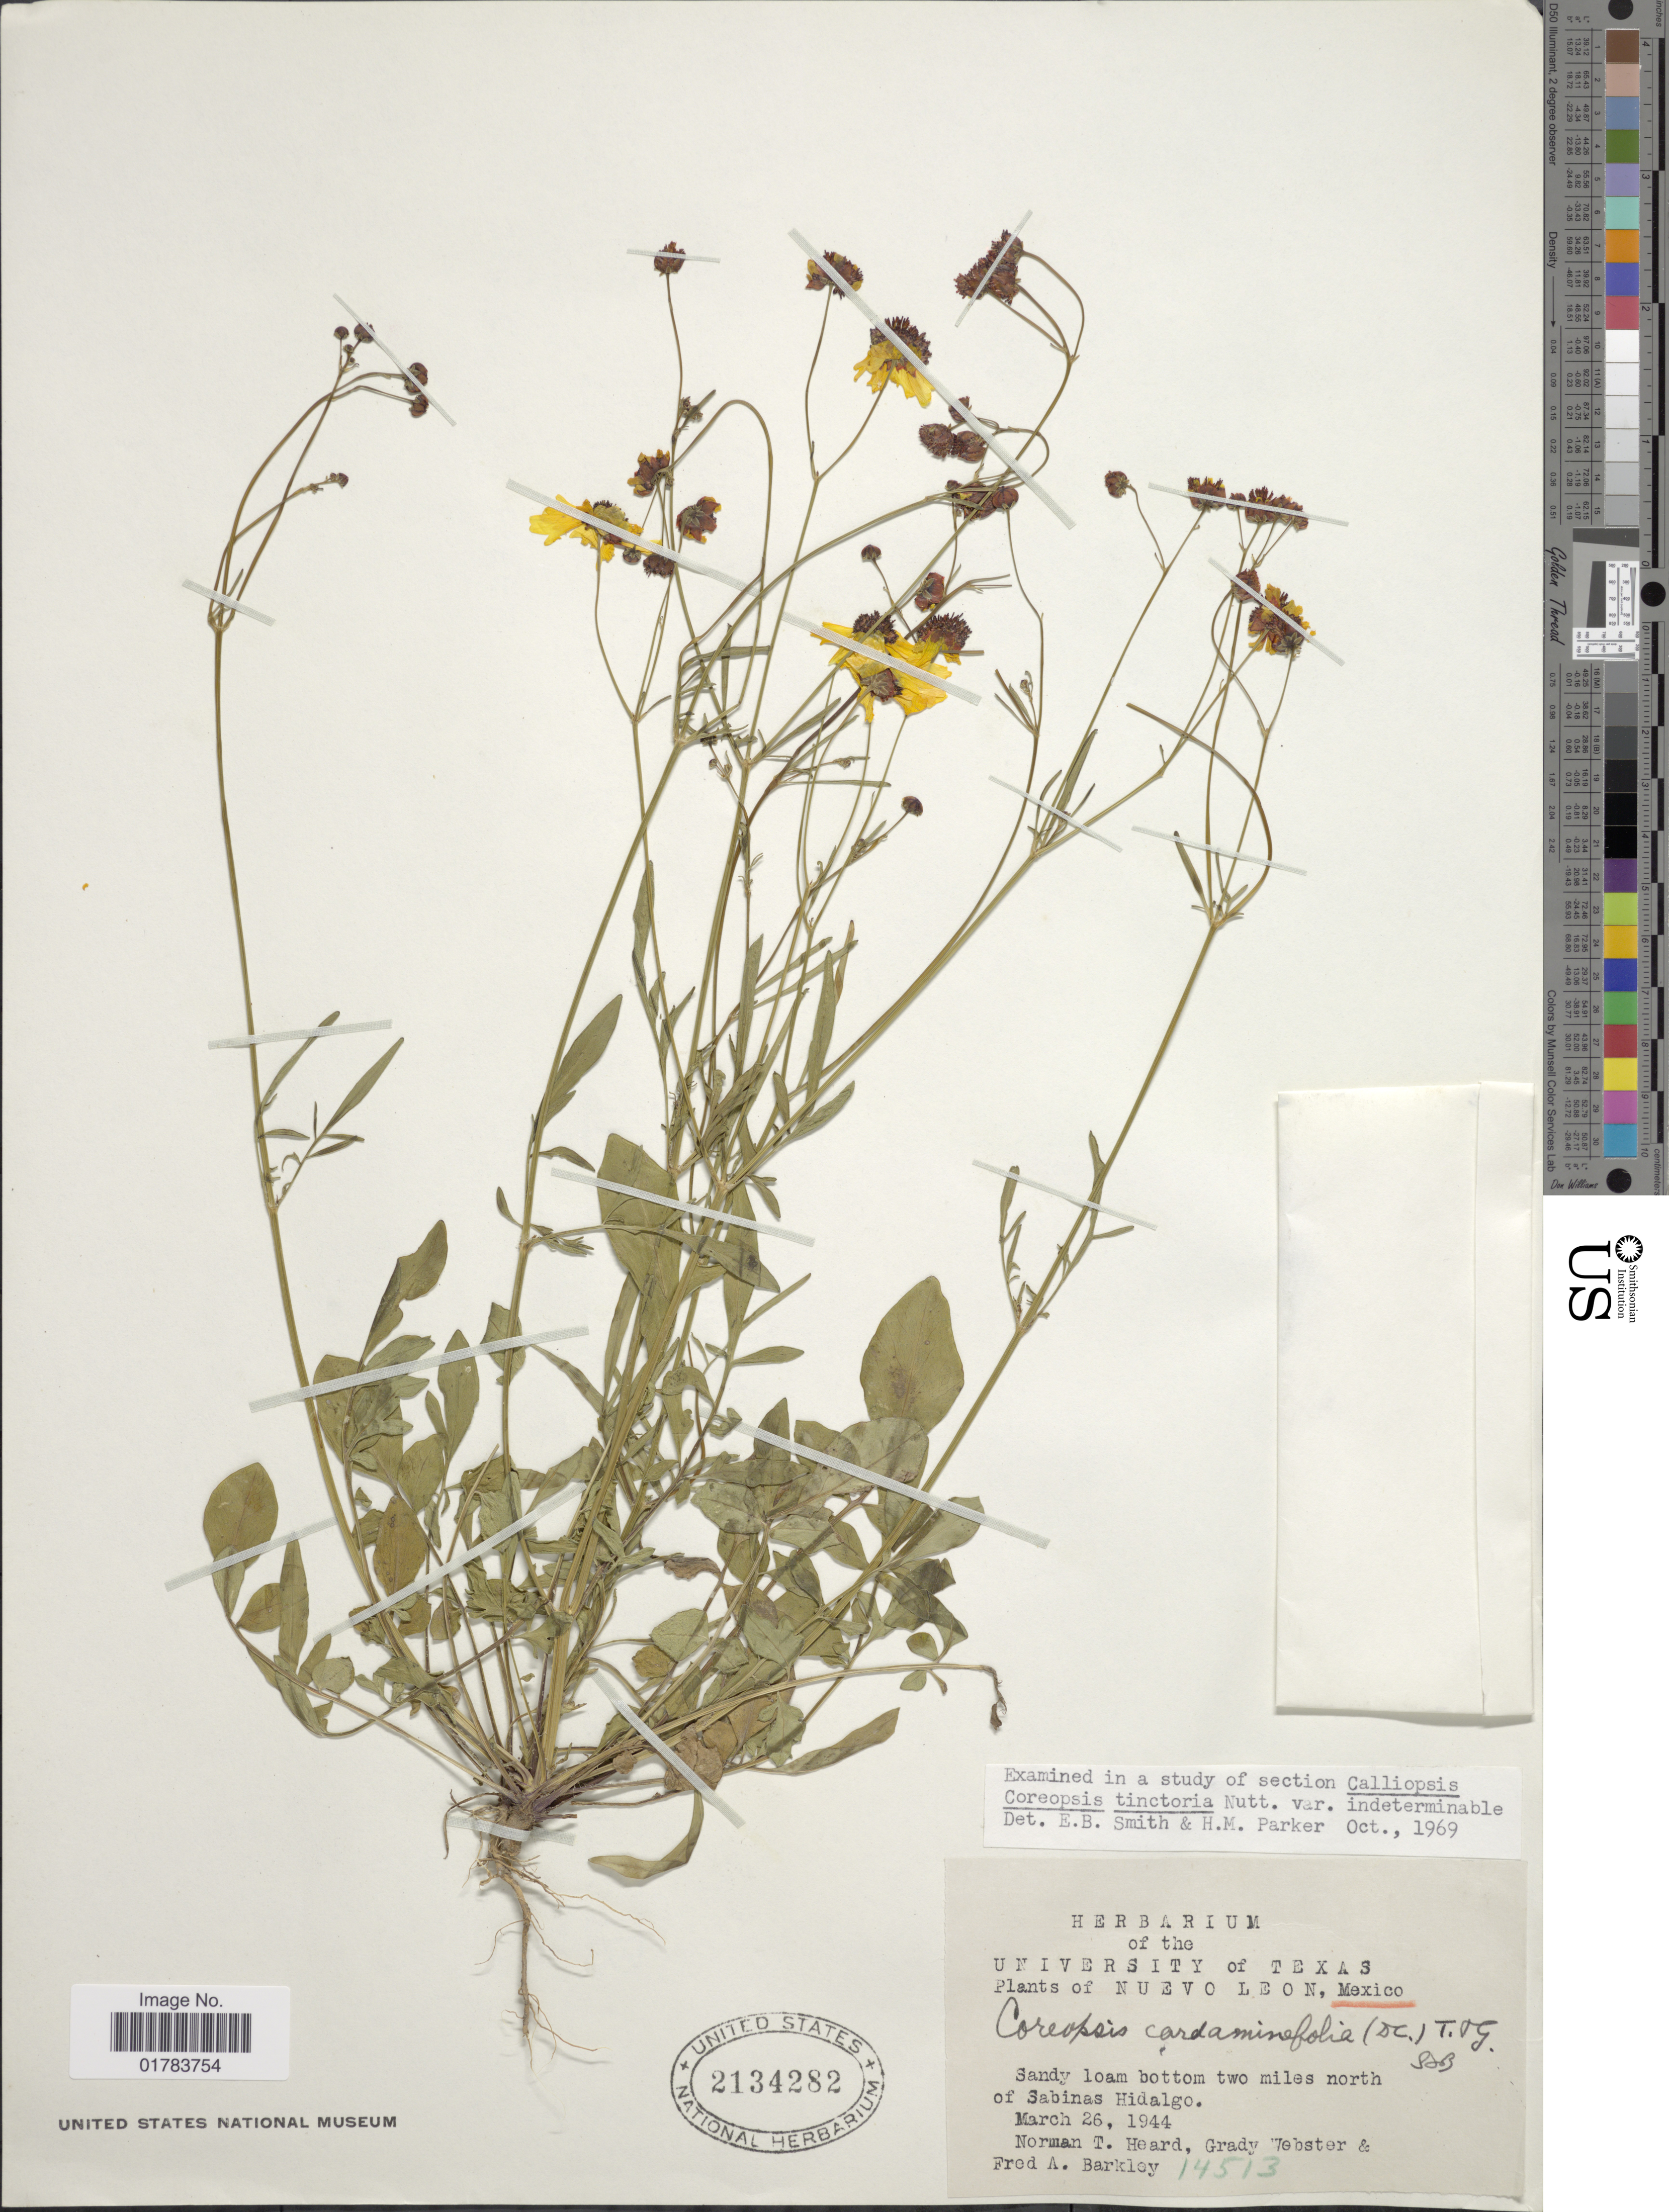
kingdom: Plantae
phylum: Tracheophyta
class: Magnoliopsida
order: Asterales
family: Asteraceae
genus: Coreopsis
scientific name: Coreopsis tinctoria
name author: Nutt.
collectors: N. Heard, G. L. Webster & F. A. Barkley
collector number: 14513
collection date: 1944-03-26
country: Mexico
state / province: Nuevo León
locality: Sandy loam bottom two miles north of Sabinas Hidalgo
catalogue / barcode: US 2134282